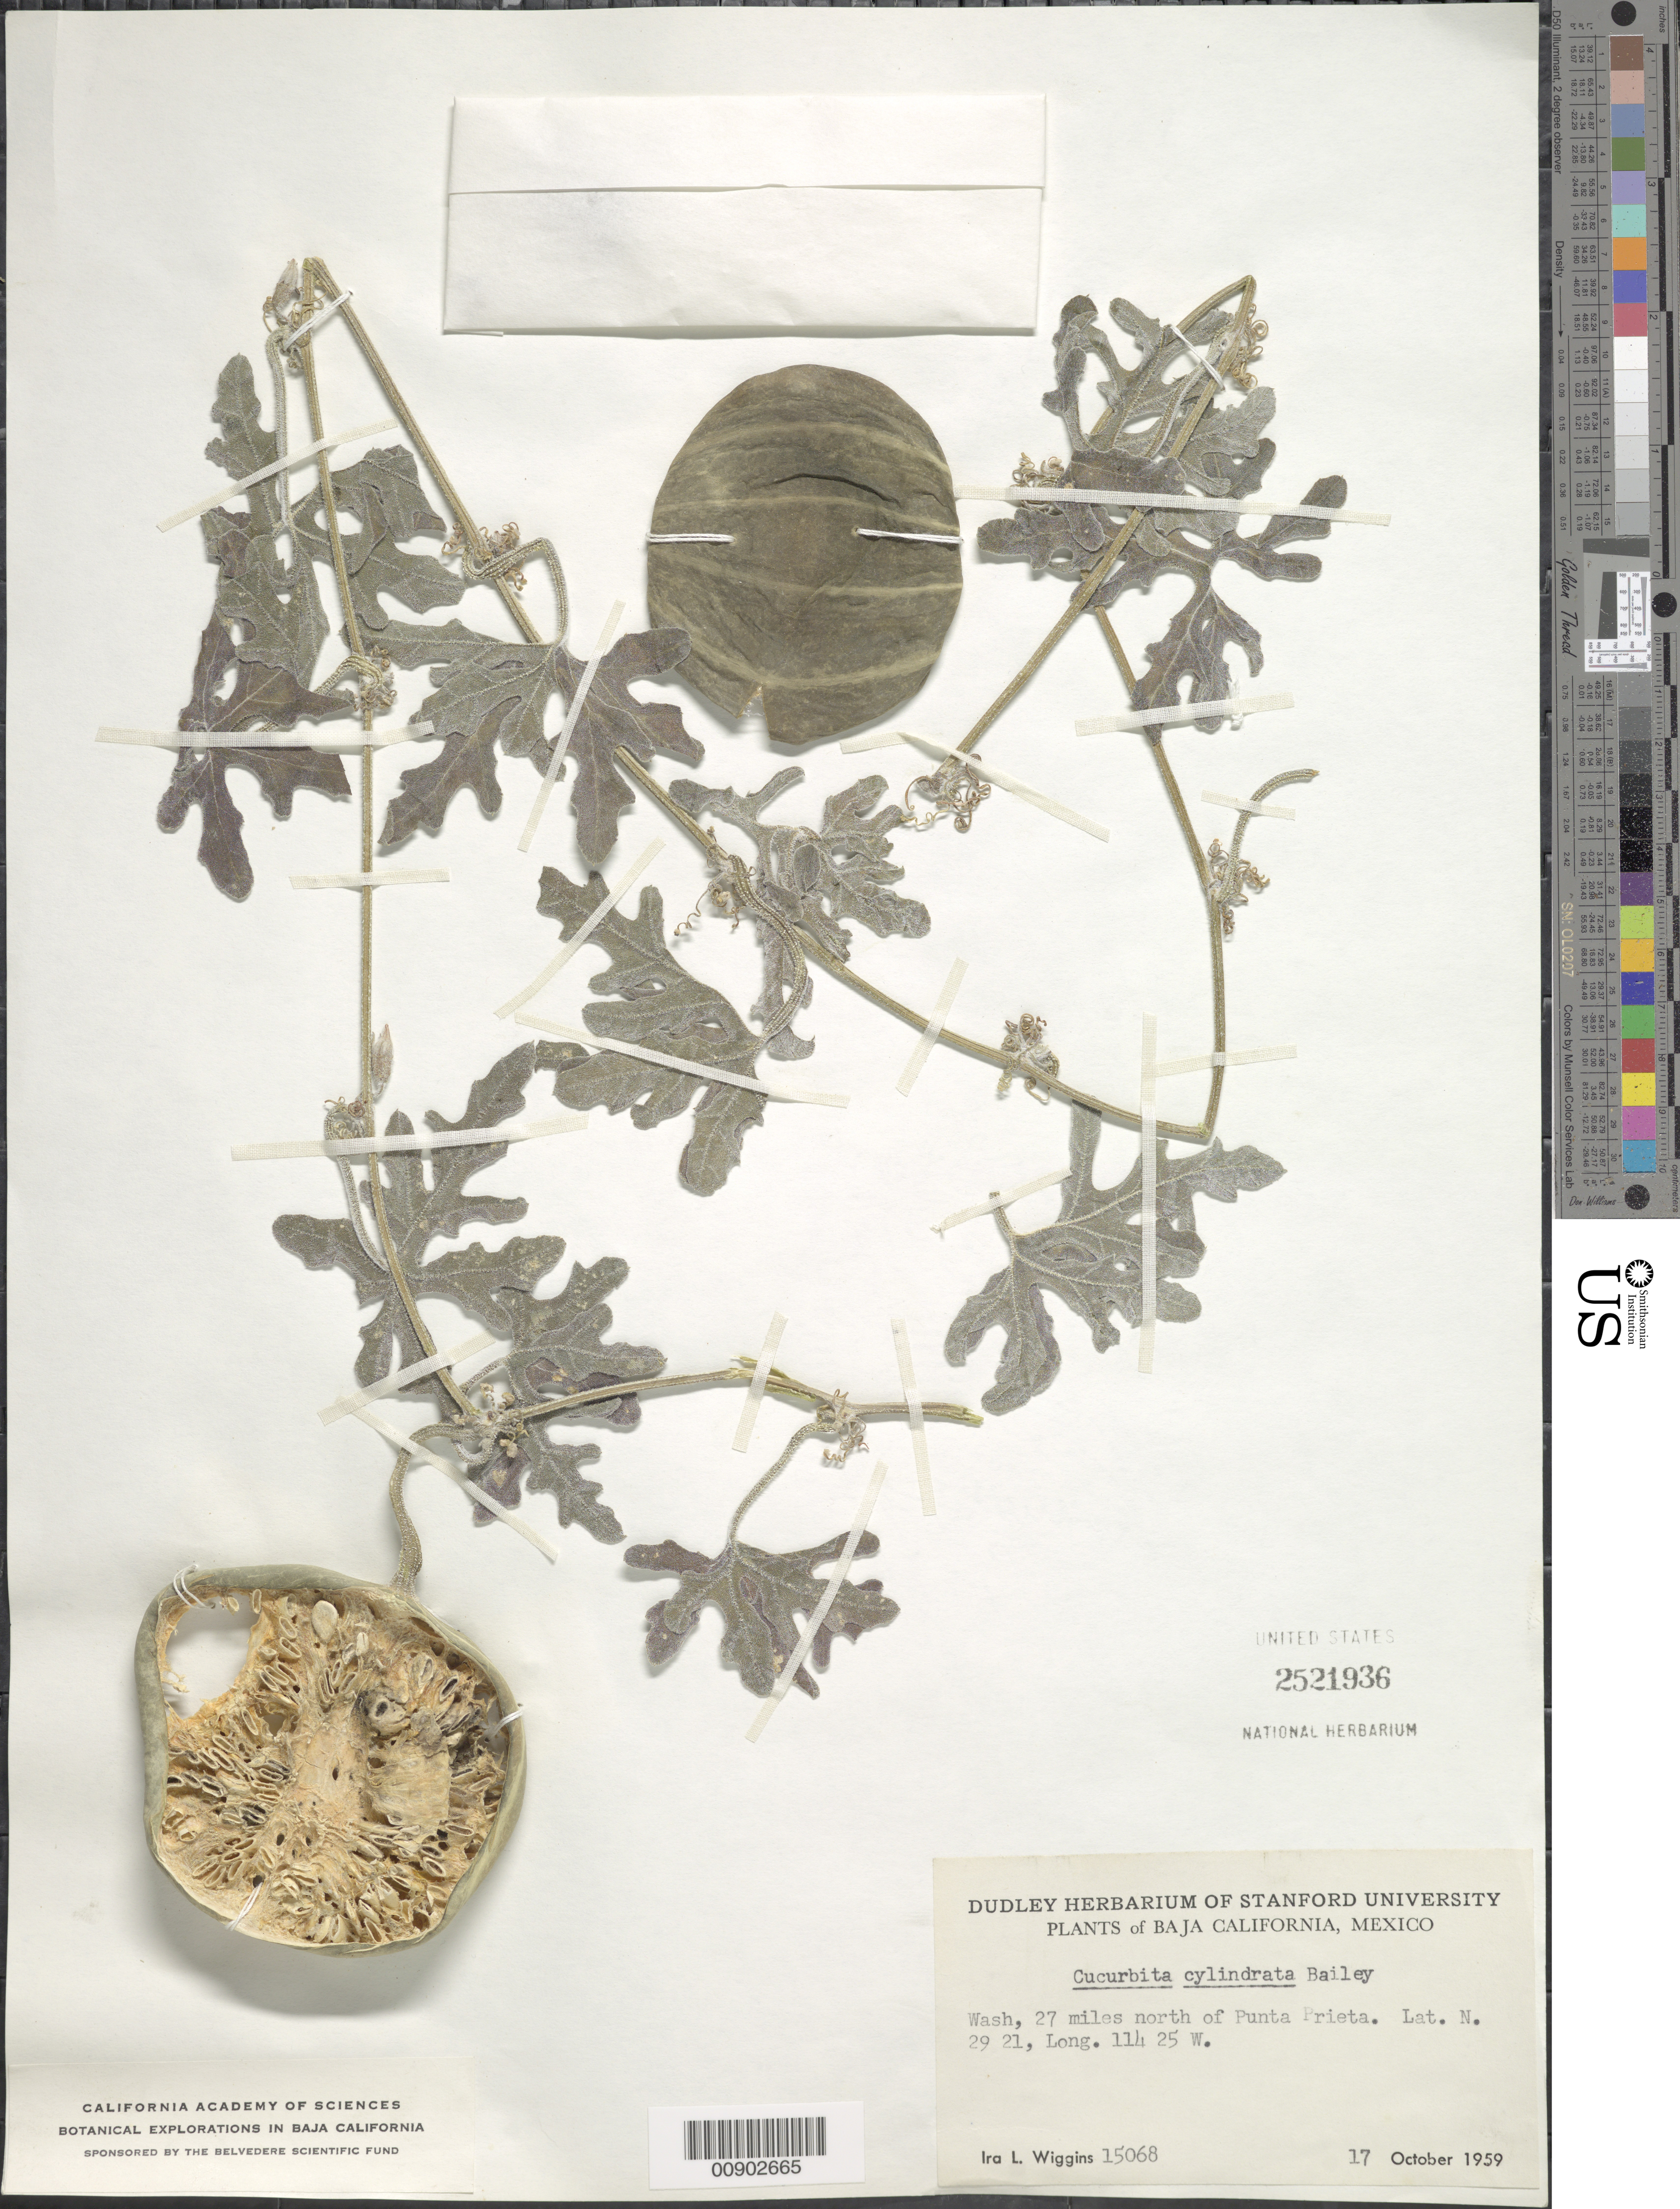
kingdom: Plantae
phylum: Tracheophyta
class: Magnoliopsida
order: Cucurbitales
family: Cucurbitaceae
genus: Cucurbita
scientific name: Cucurbita cylindrata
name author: L.H. Bailey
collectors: I. L. Wiggins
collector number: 15068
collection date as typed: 17 Oct 1959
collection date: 1959-10-17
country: Mexico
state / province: Baja California Norte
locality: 27 miles north of Punta Prieta. Baja California.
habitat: Wash.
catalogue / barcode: US 2521936